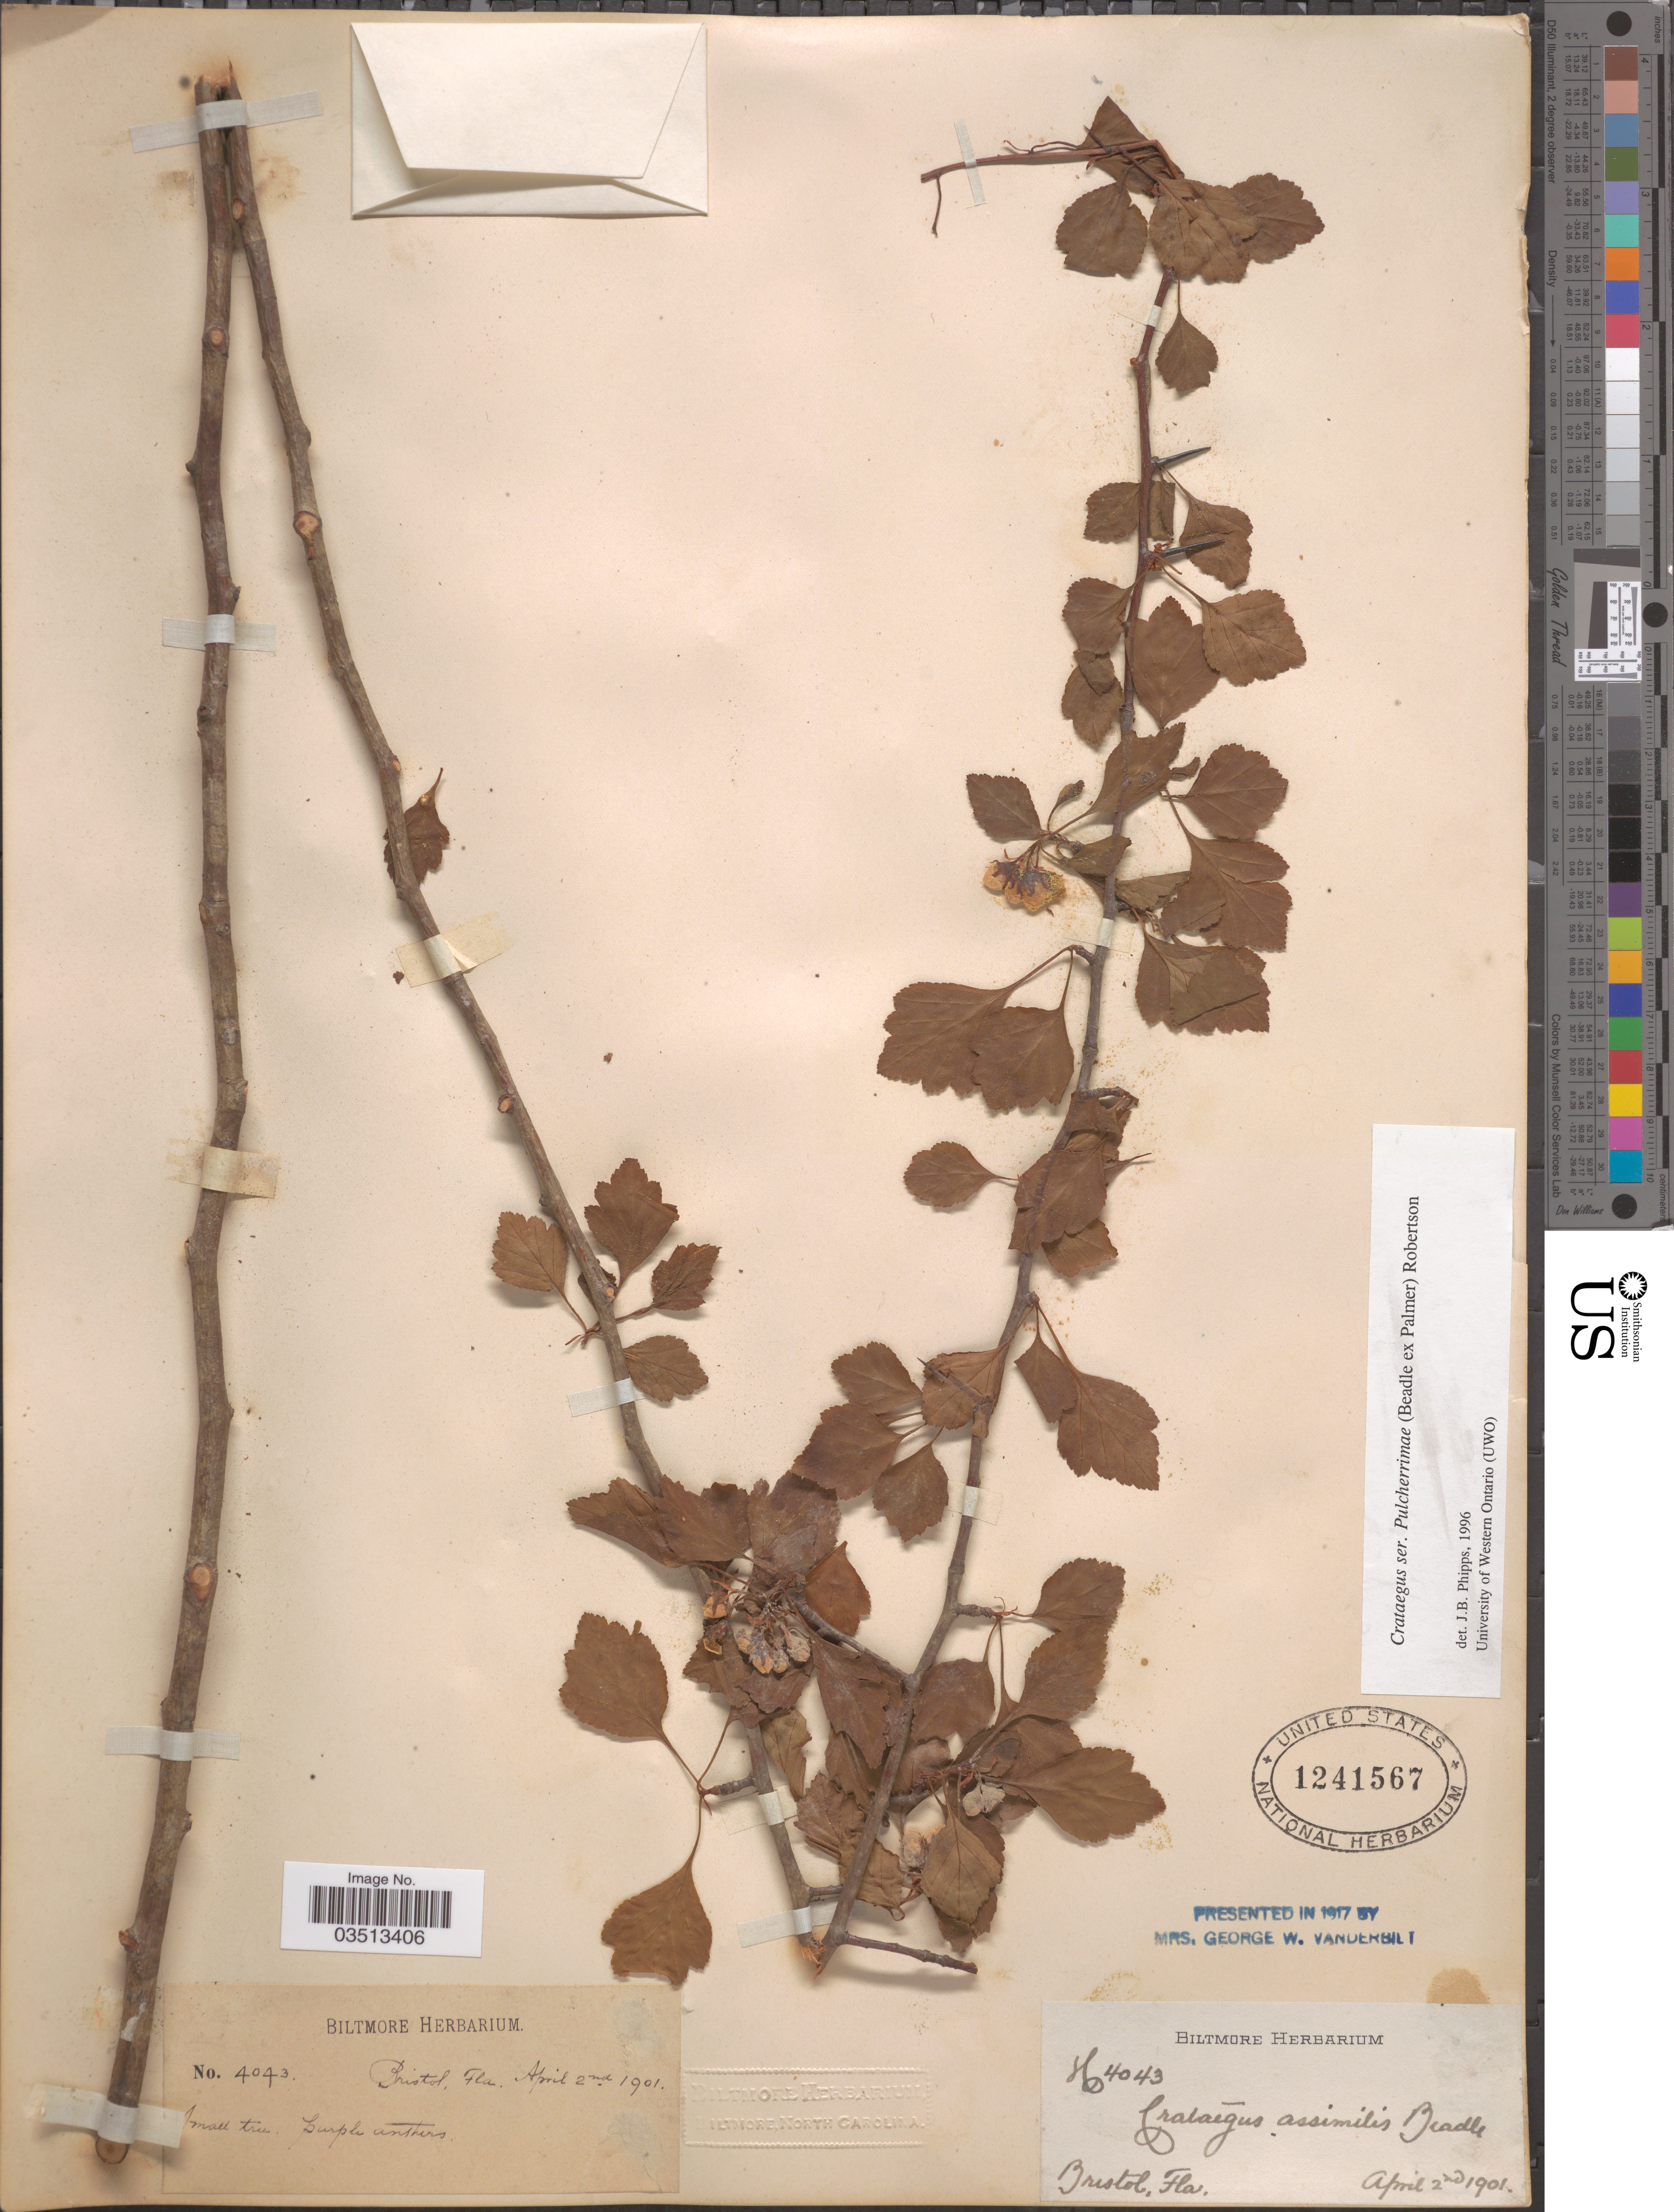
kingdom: Plantae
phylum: Tracheophyta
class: Magnoliopsida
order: Rosales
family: Rosaceae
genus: Crataegus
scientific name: Crataegus assimilis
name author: Beadle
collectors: ex herb. Biltmore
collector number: H4043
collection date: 1901-04-02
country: United States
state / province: Florida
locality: Bristol.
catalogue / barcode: US 1241567